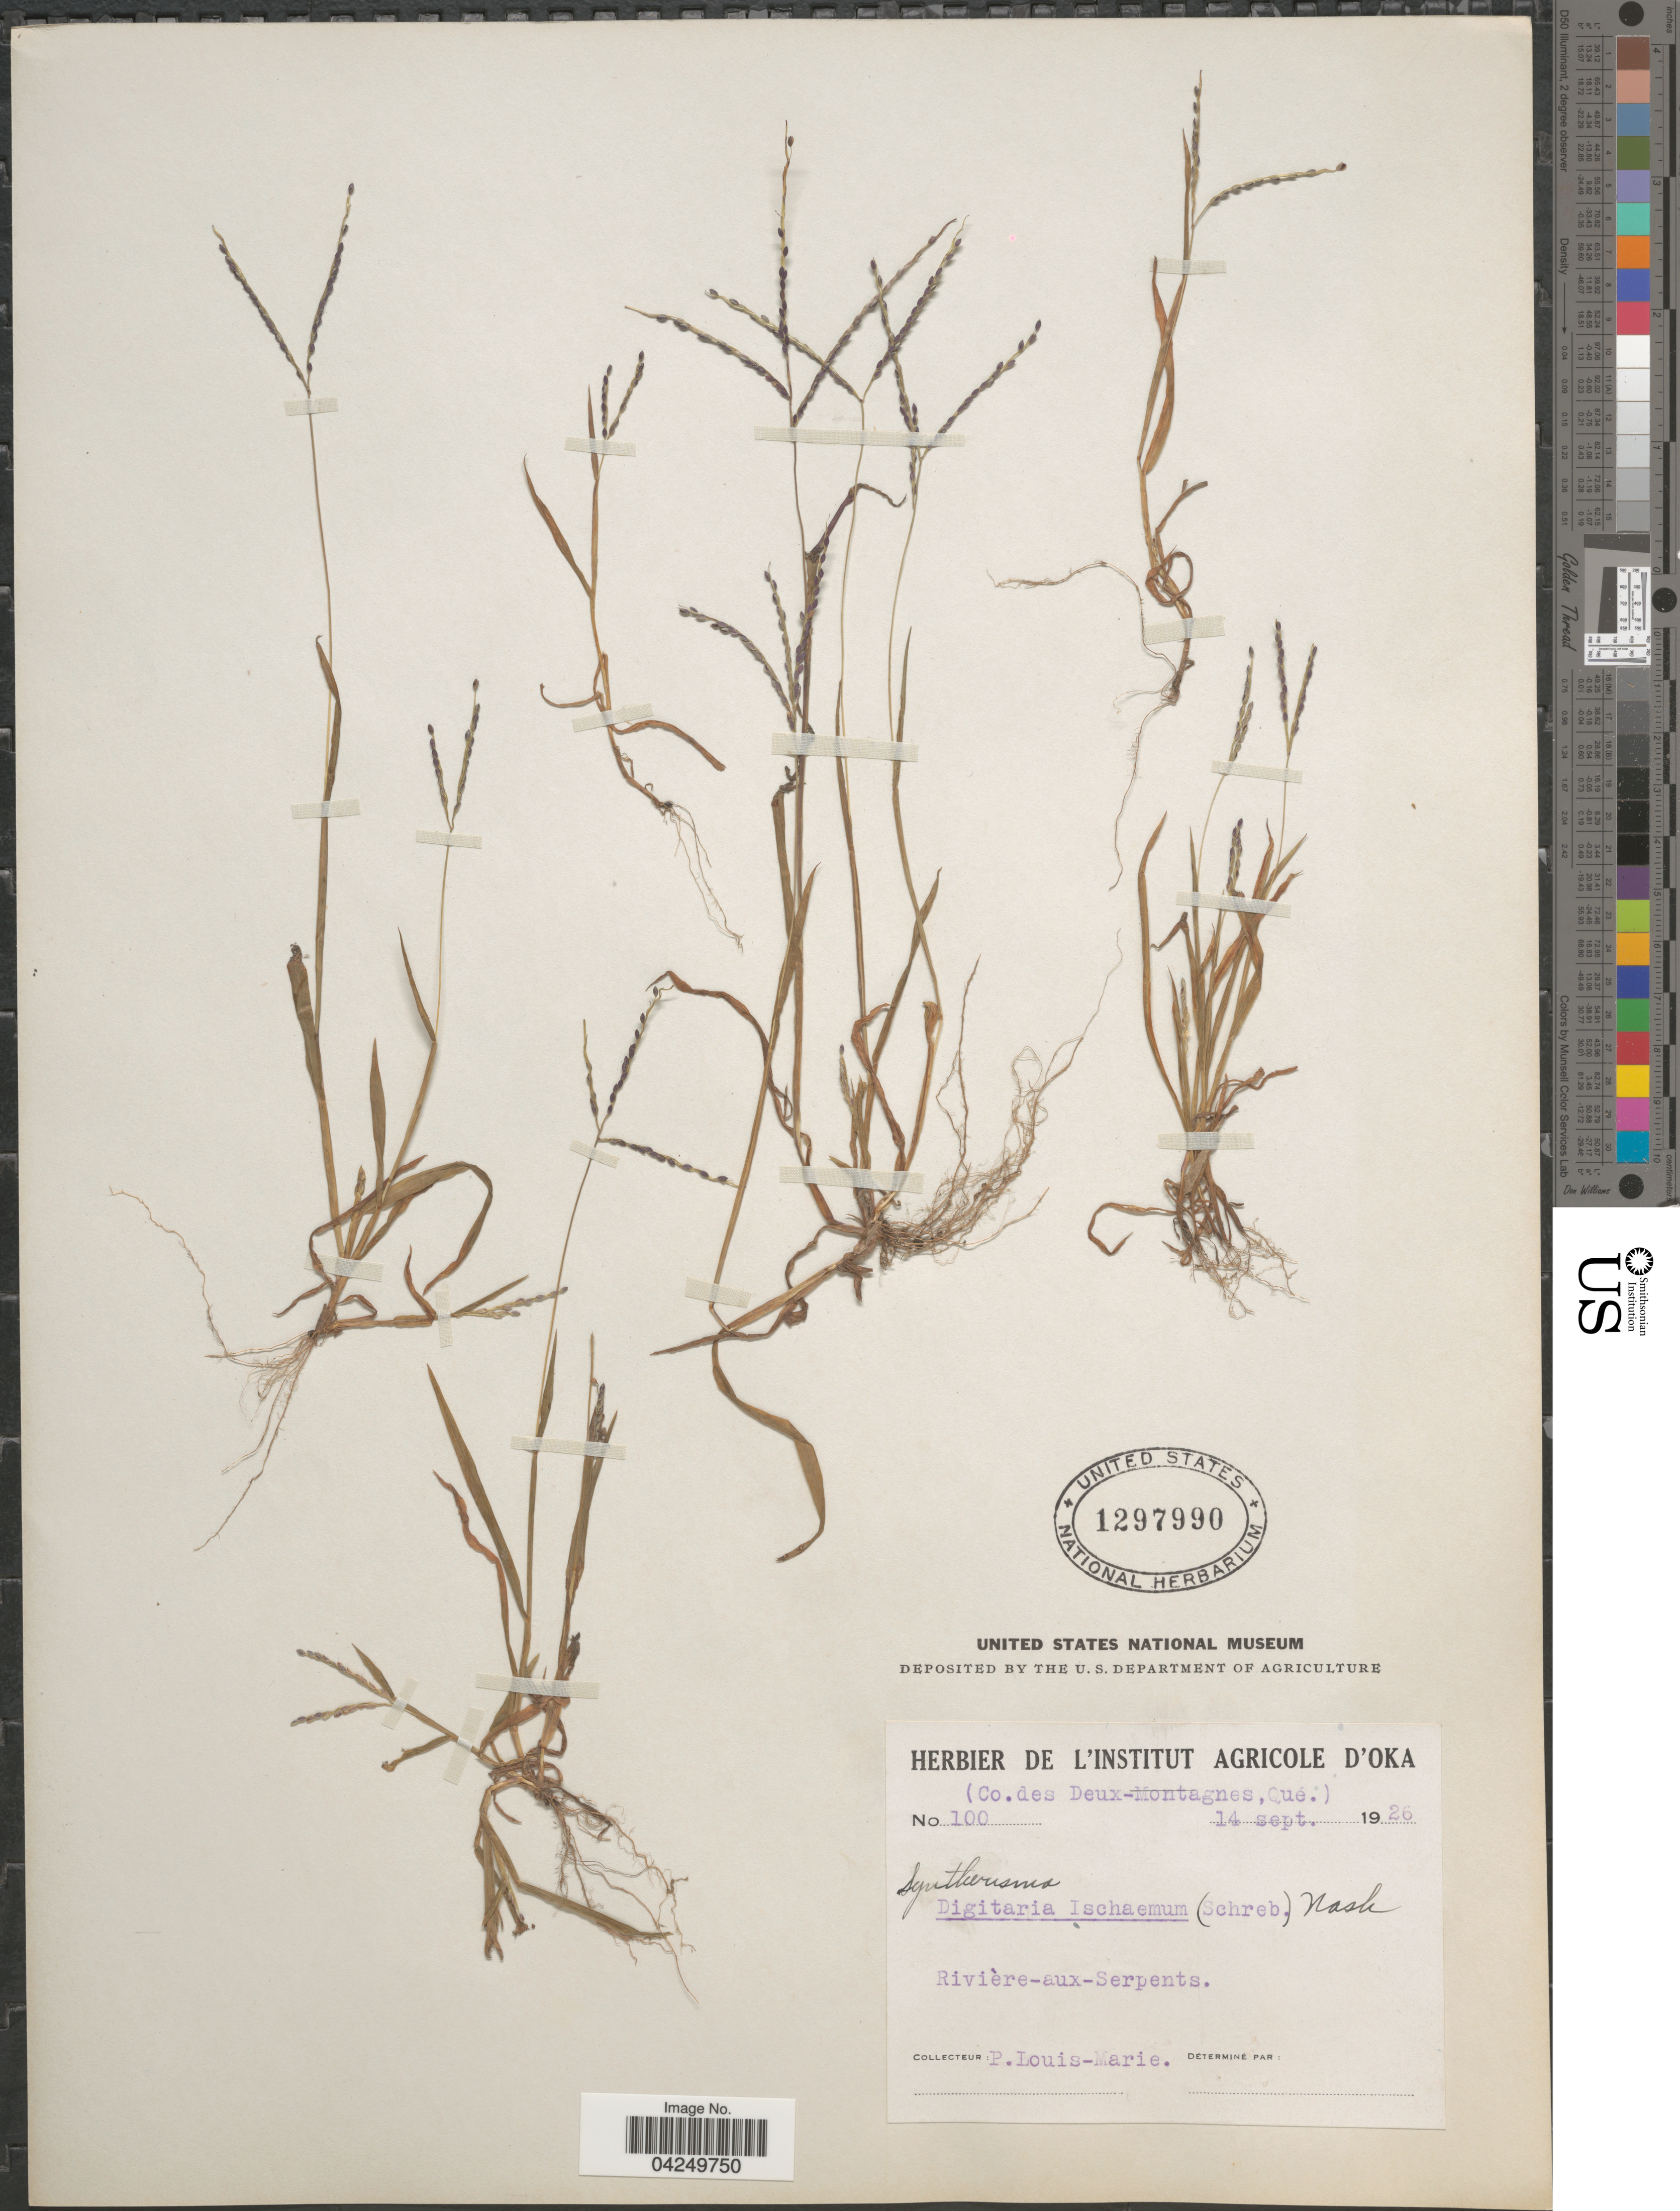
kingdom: Plantae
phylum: Tracheophyta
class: Liliopsida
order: Poales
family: Poaceae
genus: Digitaria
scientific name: Digitaria ischaemum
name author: (Schreber) Schreber ex Muhl.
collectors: L.-M. LaLonde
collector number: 100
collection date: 1926-09-14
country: Canada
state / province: Quebec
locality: (Co. des Deux-Montagnes). Rivière-aux-Serpents.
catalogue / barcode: US 1297990